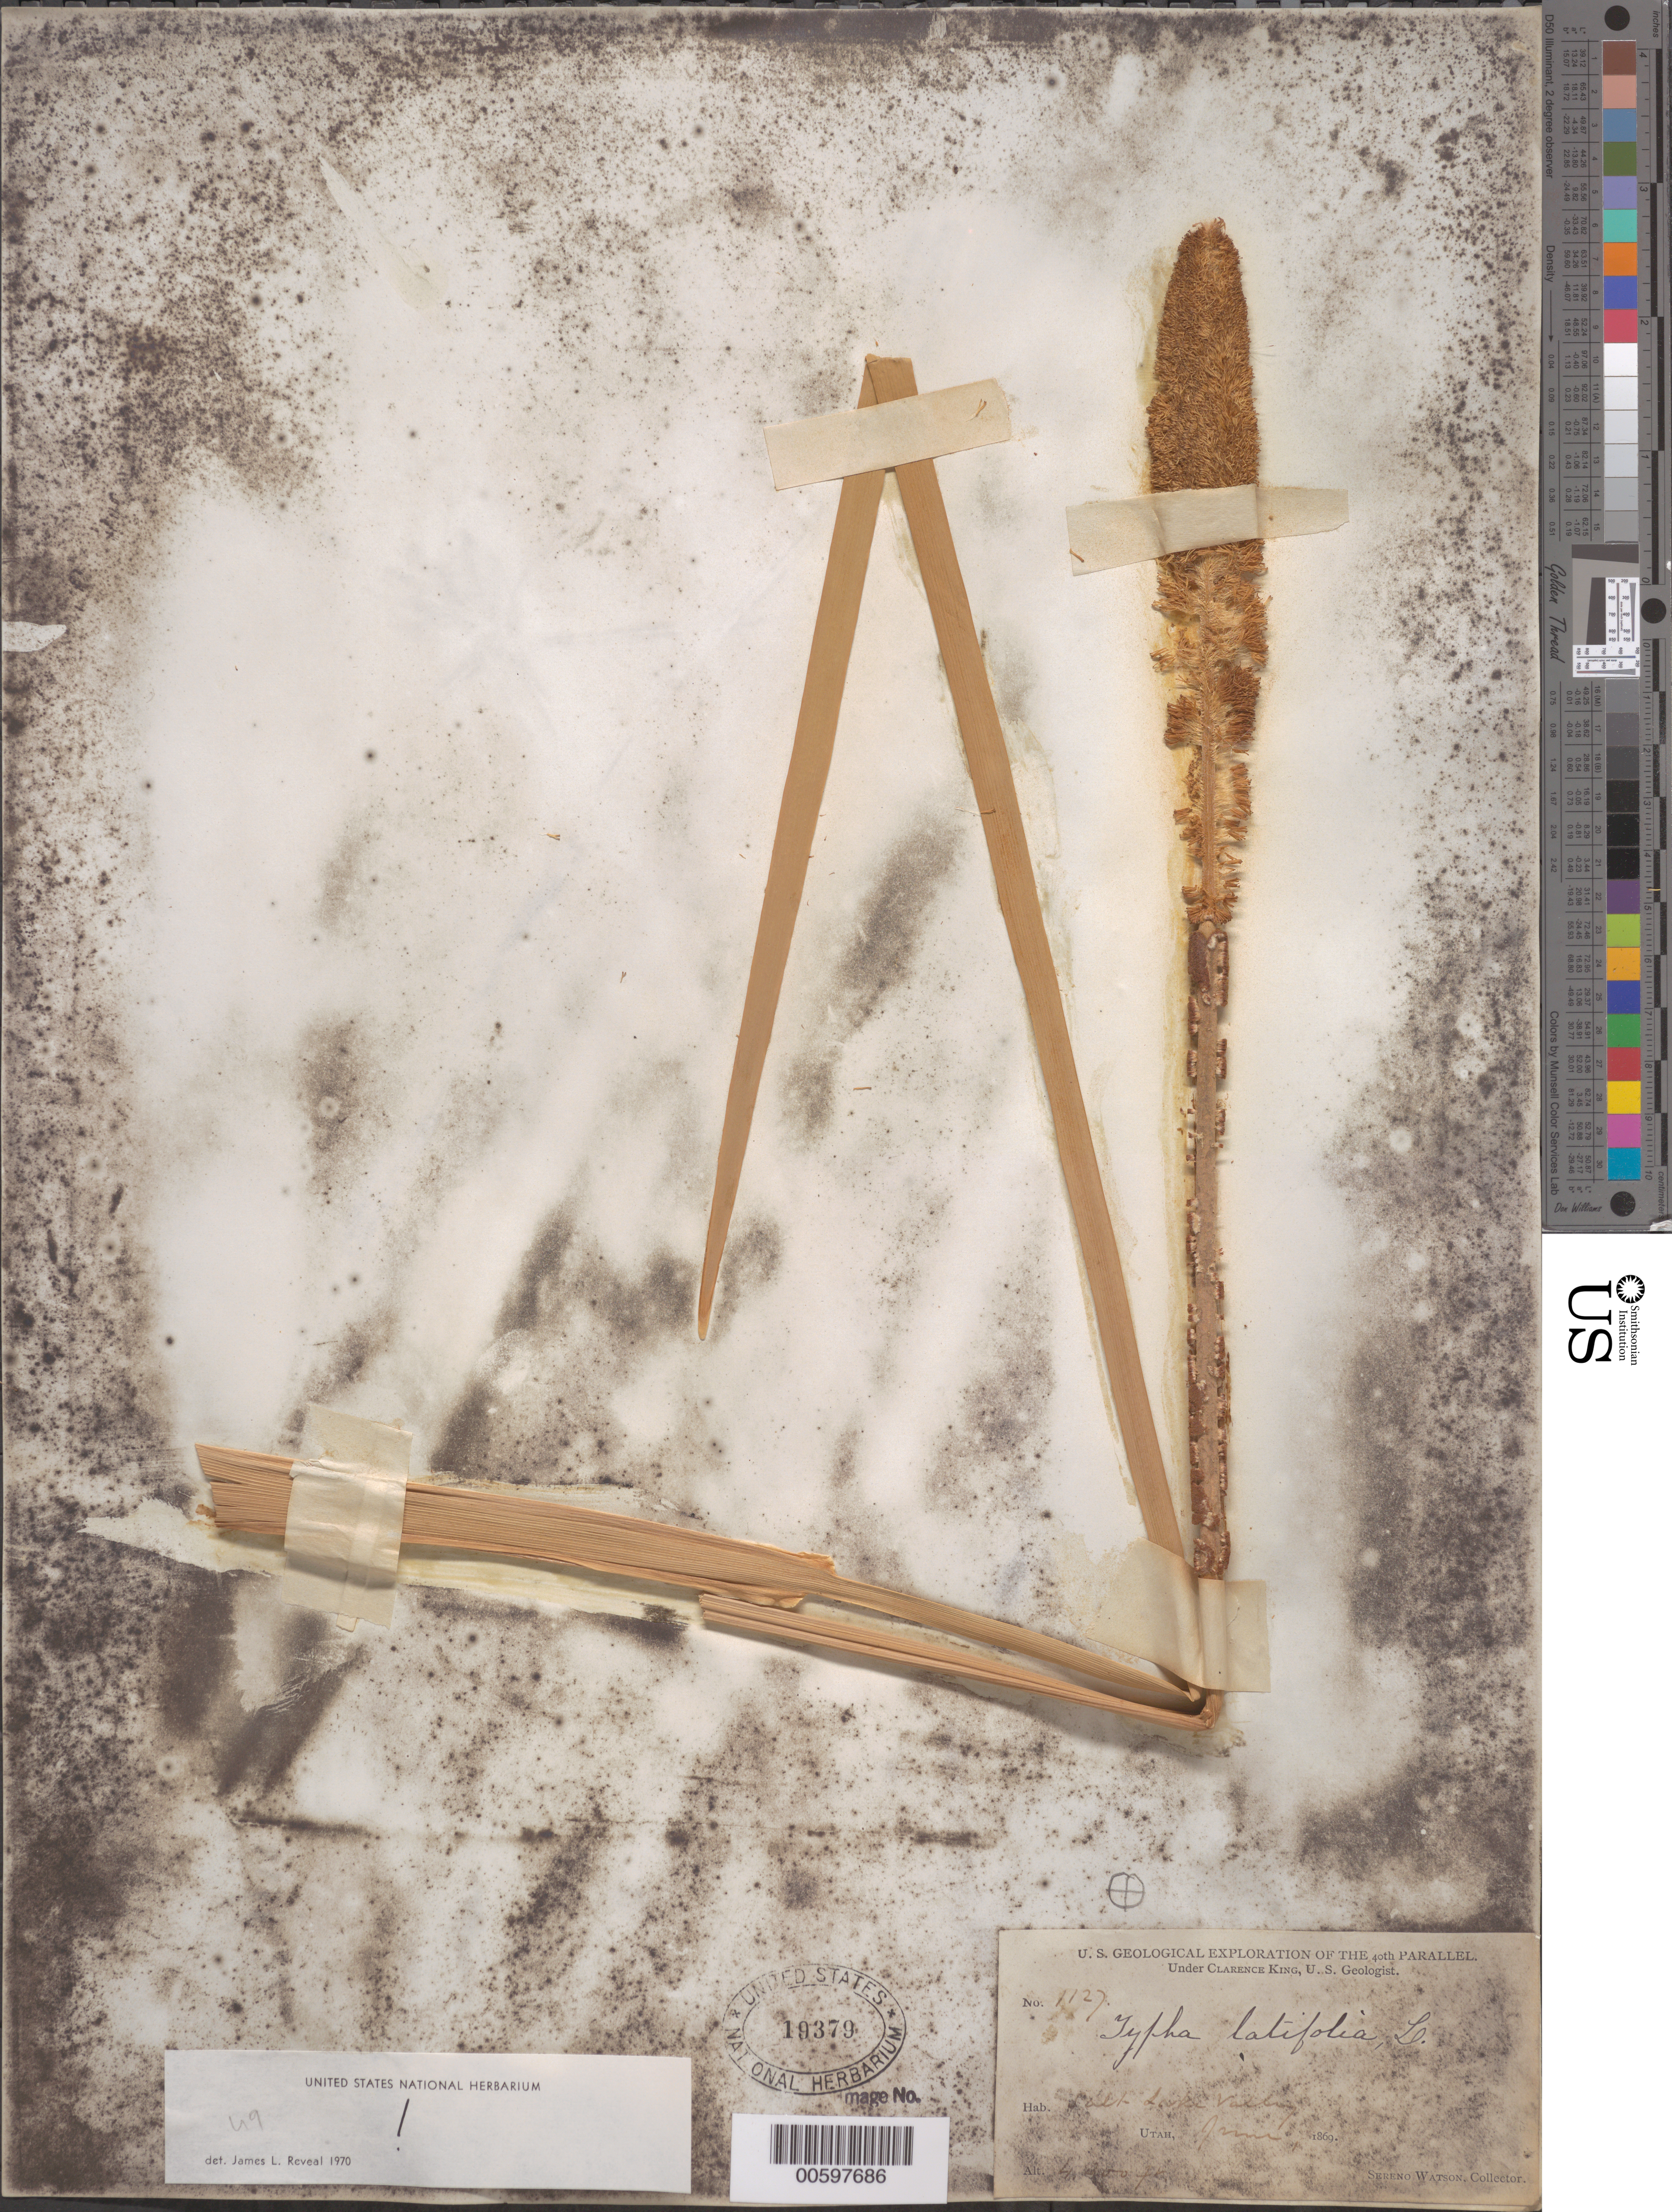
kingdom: Plantae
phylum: Tracheophyta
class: Liliopsida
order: Poales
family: Typhaceae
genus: Typha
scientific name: Typha latifolia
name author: L.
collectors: S. Watson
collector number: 1127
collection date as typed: Jun 1869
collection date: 1869-06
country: United States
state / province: Utah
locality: Salt Lake Valley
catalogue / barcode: US 19379